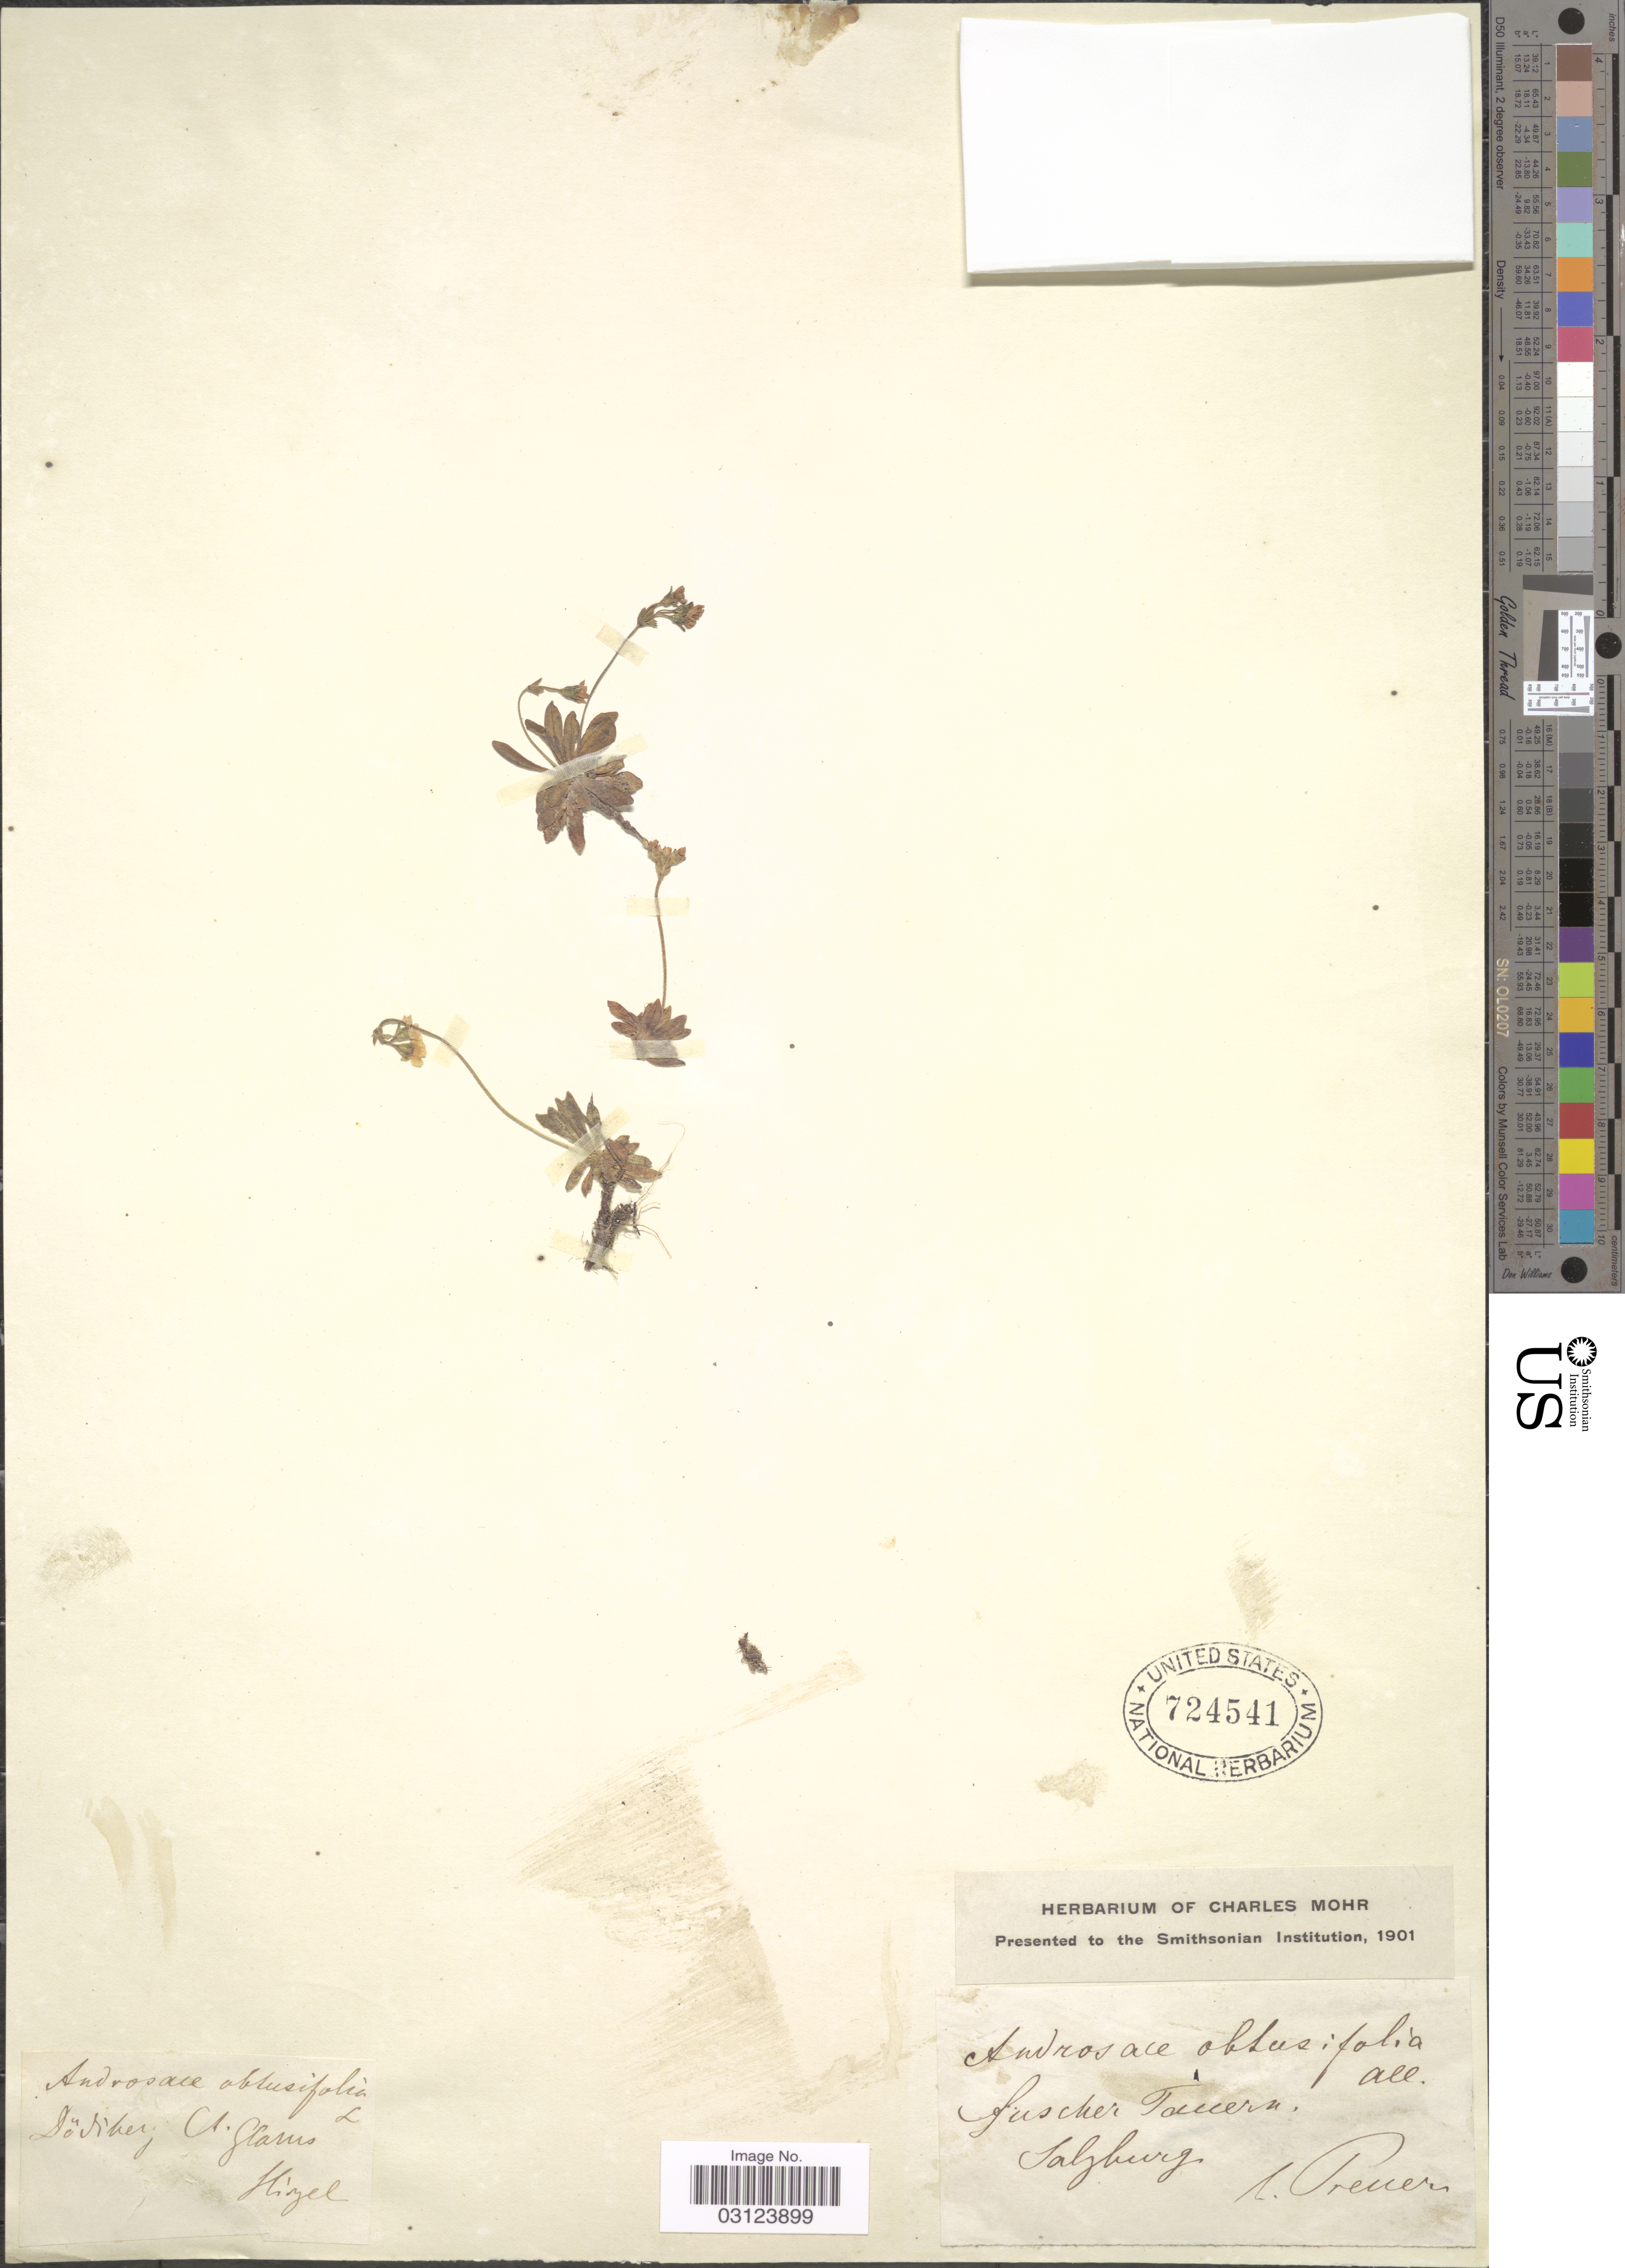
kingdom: Plantae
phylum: Tracheophyta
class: Magnoliopsida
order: Ericales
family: Primulaceae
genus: Androsace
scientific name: Androsace obtusifolia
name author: All.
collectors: Preuer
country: Austria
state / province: Salzburg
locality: Fuscher Tauern.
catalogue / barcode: US 724541